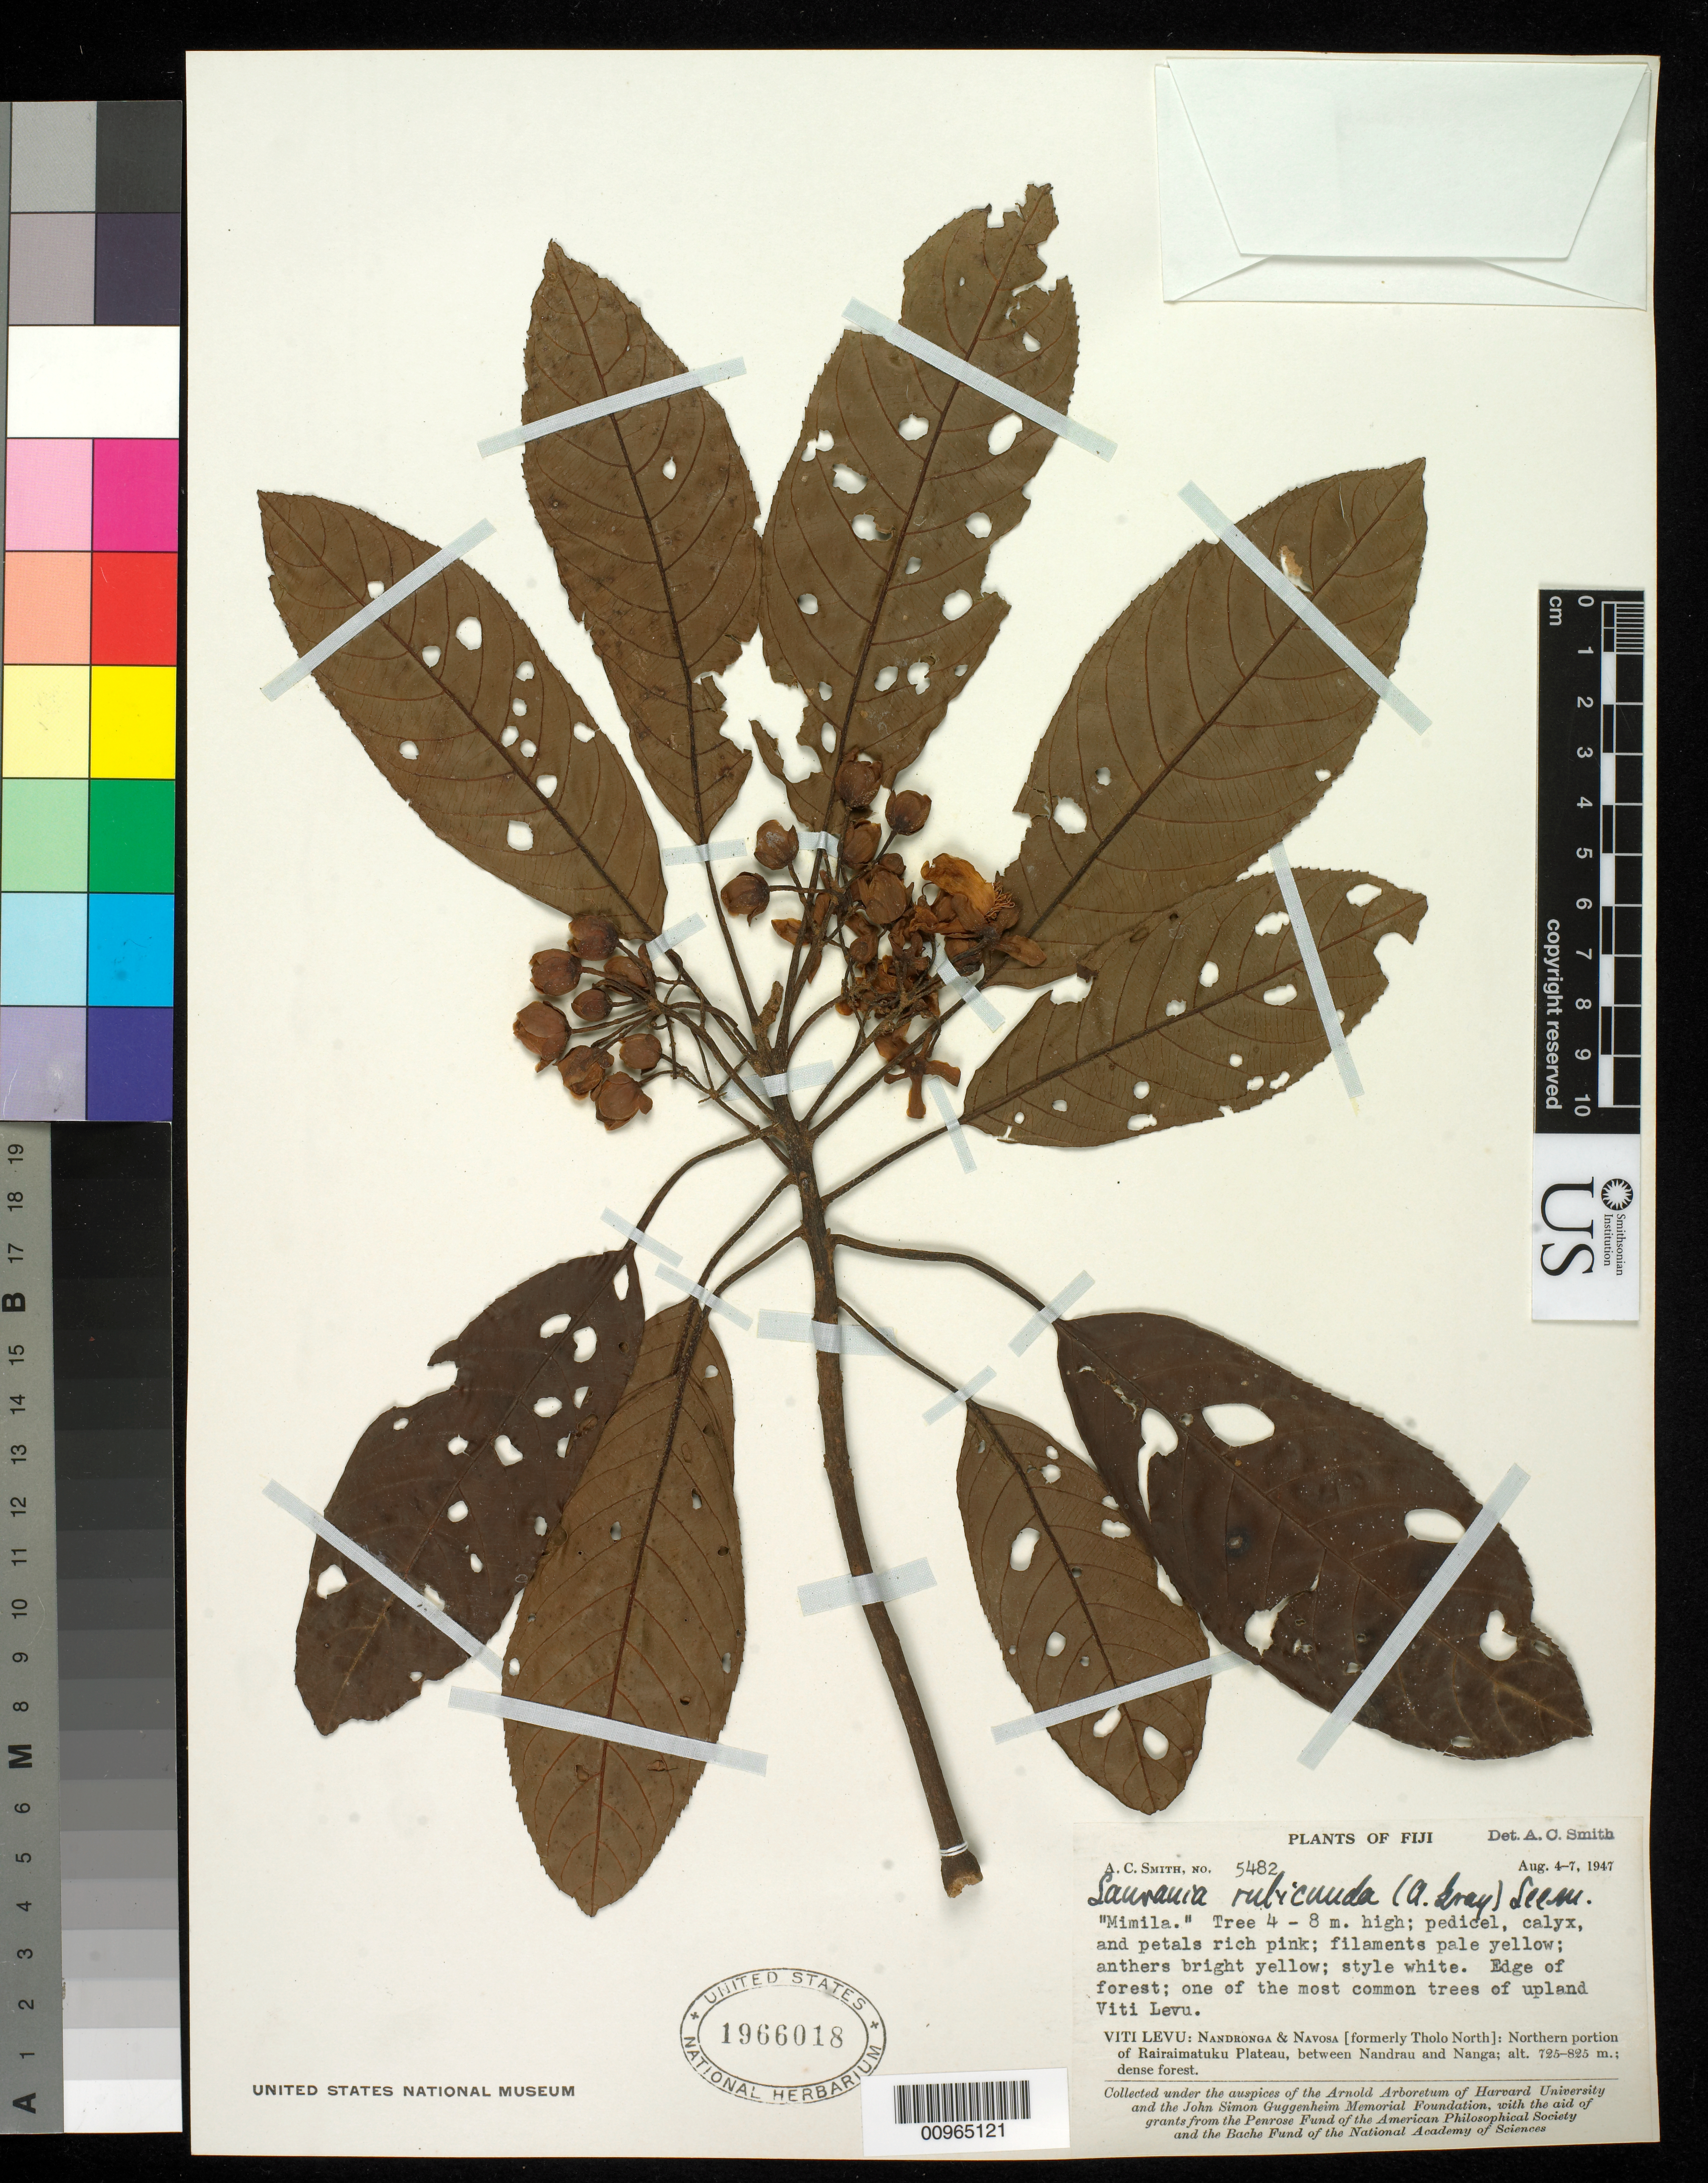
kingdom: Plantae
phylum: Tracheophyta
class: Magnoliopsida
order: Ericales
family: Actinidiaceae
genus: Saurauia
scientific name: Saurauia rubicunda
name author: Seem.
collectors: C. A. Smith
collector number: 5482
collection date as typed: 04 Aug 1947 to 07 Aug 1947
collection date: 1947-08-04/1947-08-07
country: Fiji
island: Viti Levu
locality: Northern portion of Rairaimatuku Plateau between Nandrau and Nanga.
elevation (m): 725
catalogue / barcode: US 1966018